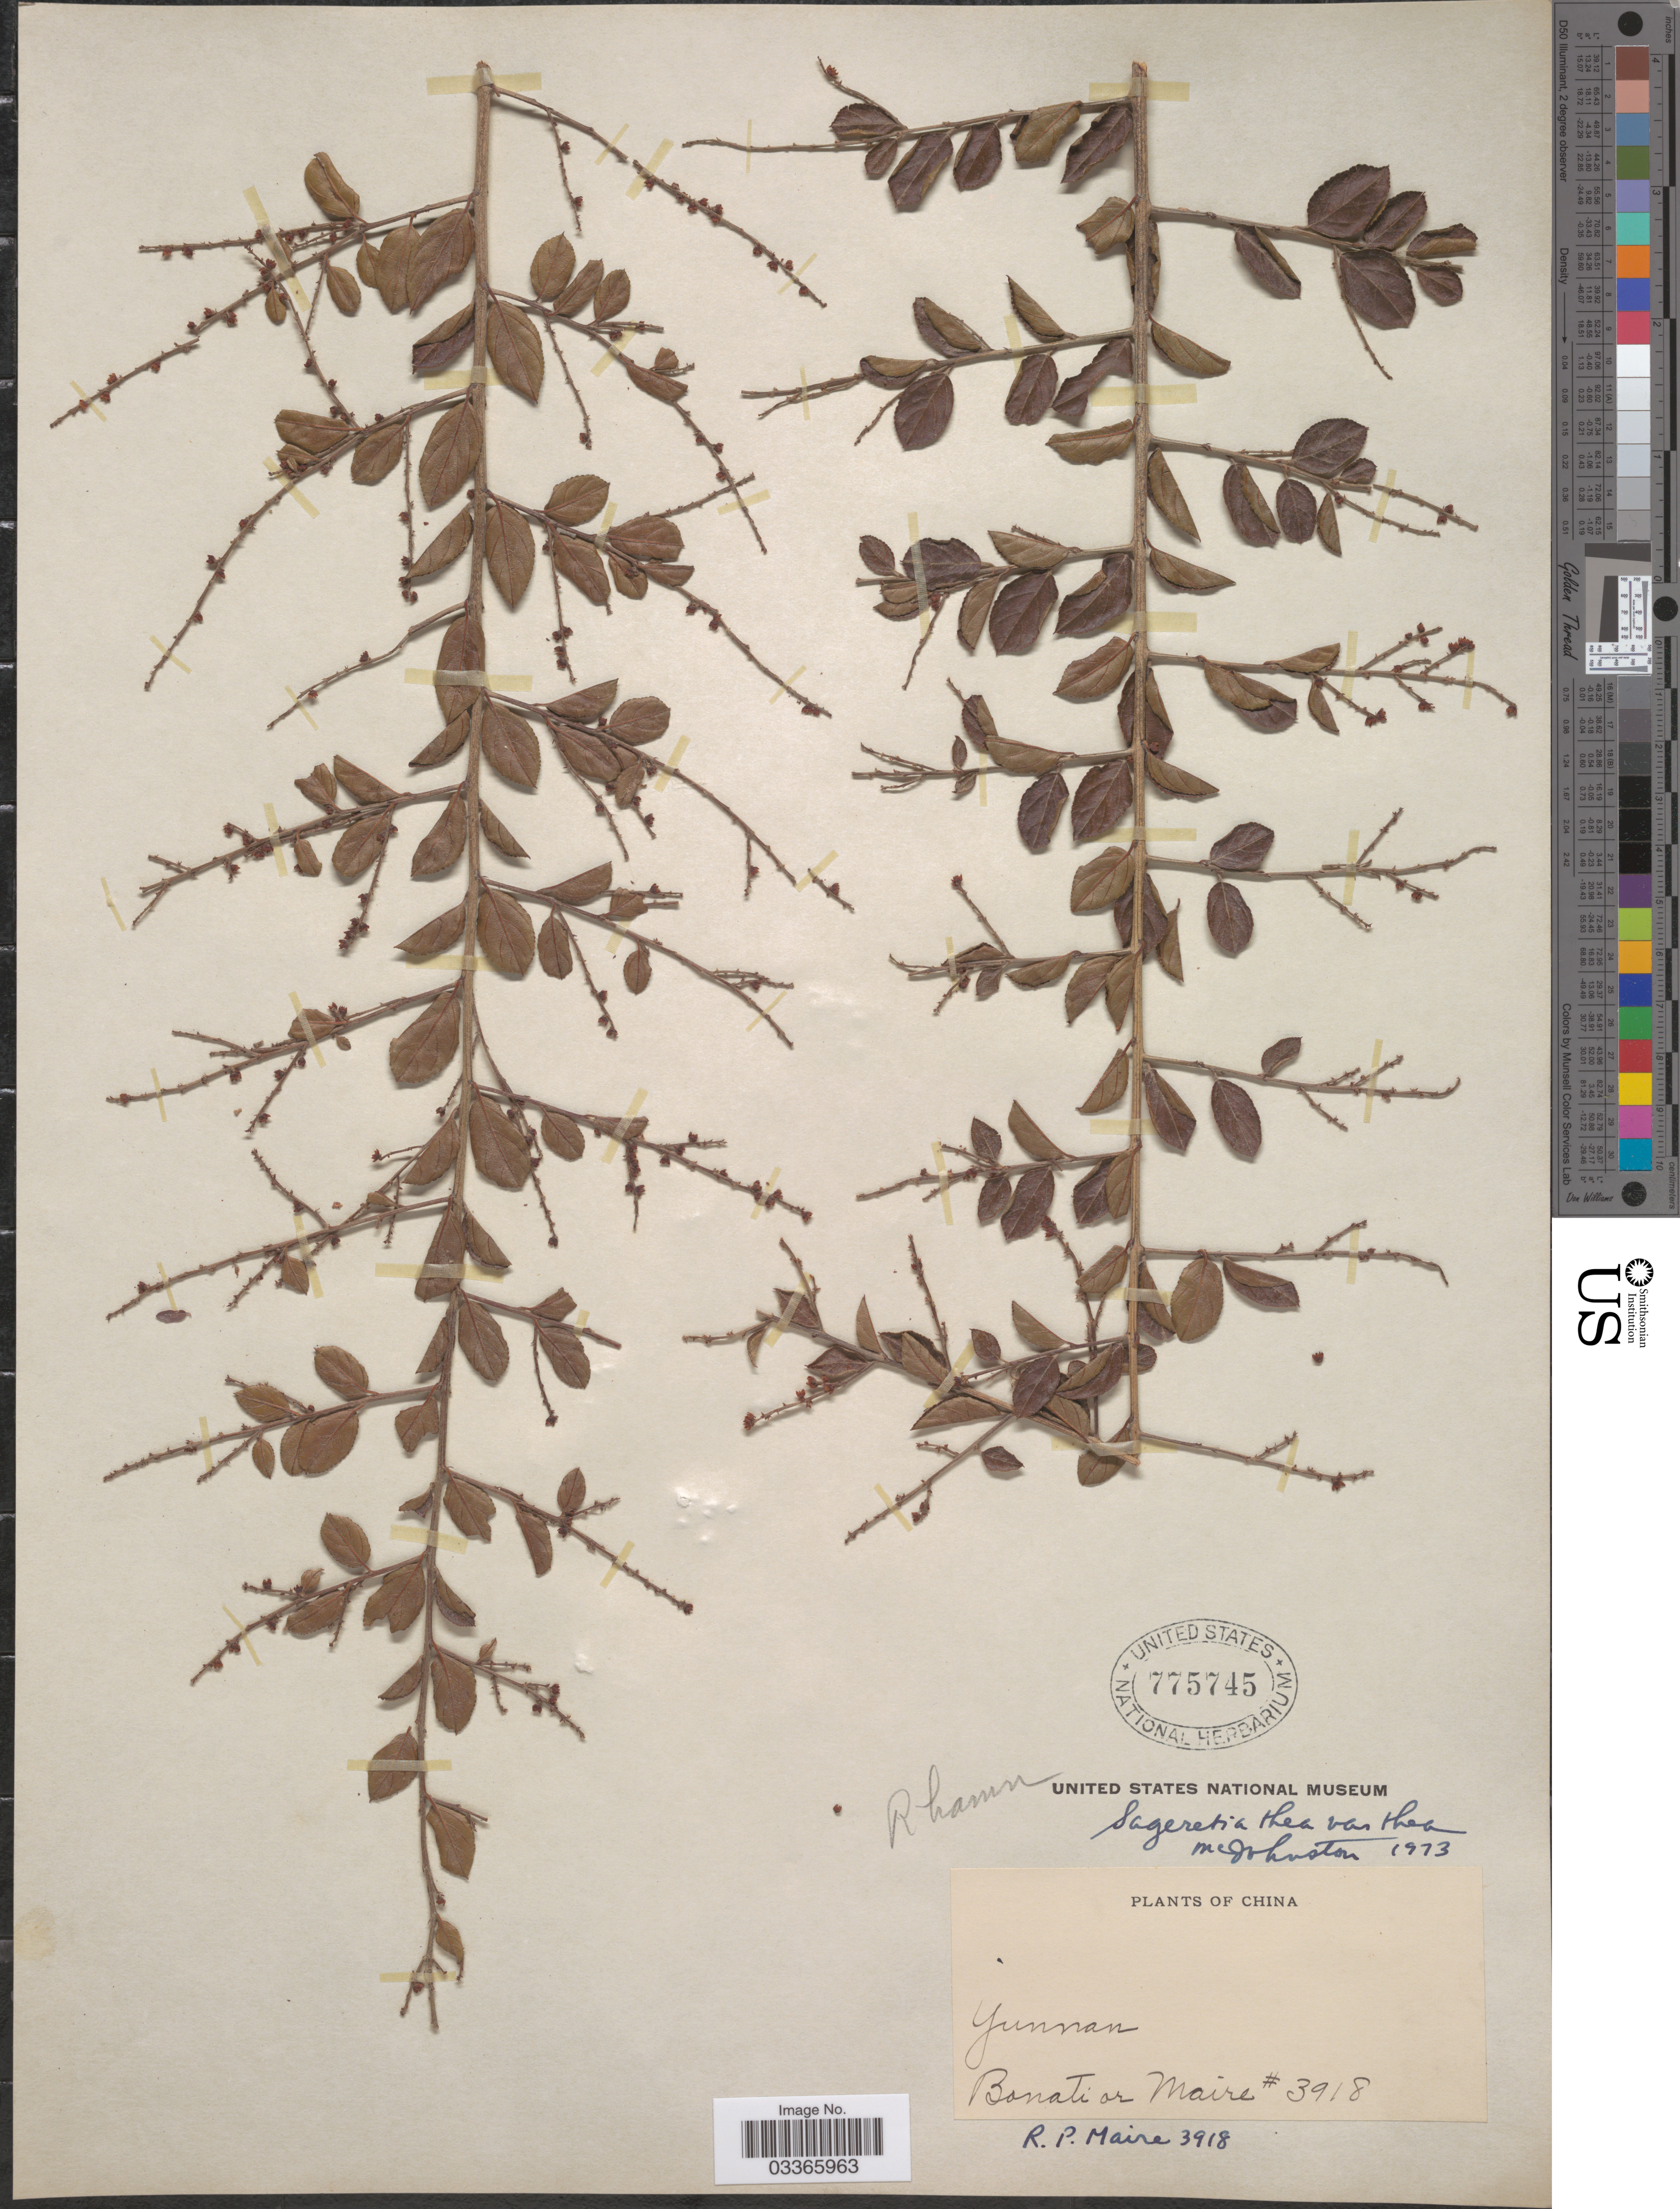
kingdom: Plantae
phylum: Tracheophyta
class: Magnoliopsida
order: Rosales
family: Rhamnaceae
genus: Sageretia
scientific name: Sageretia thea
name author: (Osbeck) M.C. Johnst.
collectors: -. Bonati & R.-P. Maire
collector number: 3918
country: China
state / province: Yunnan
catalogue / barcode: US 775745